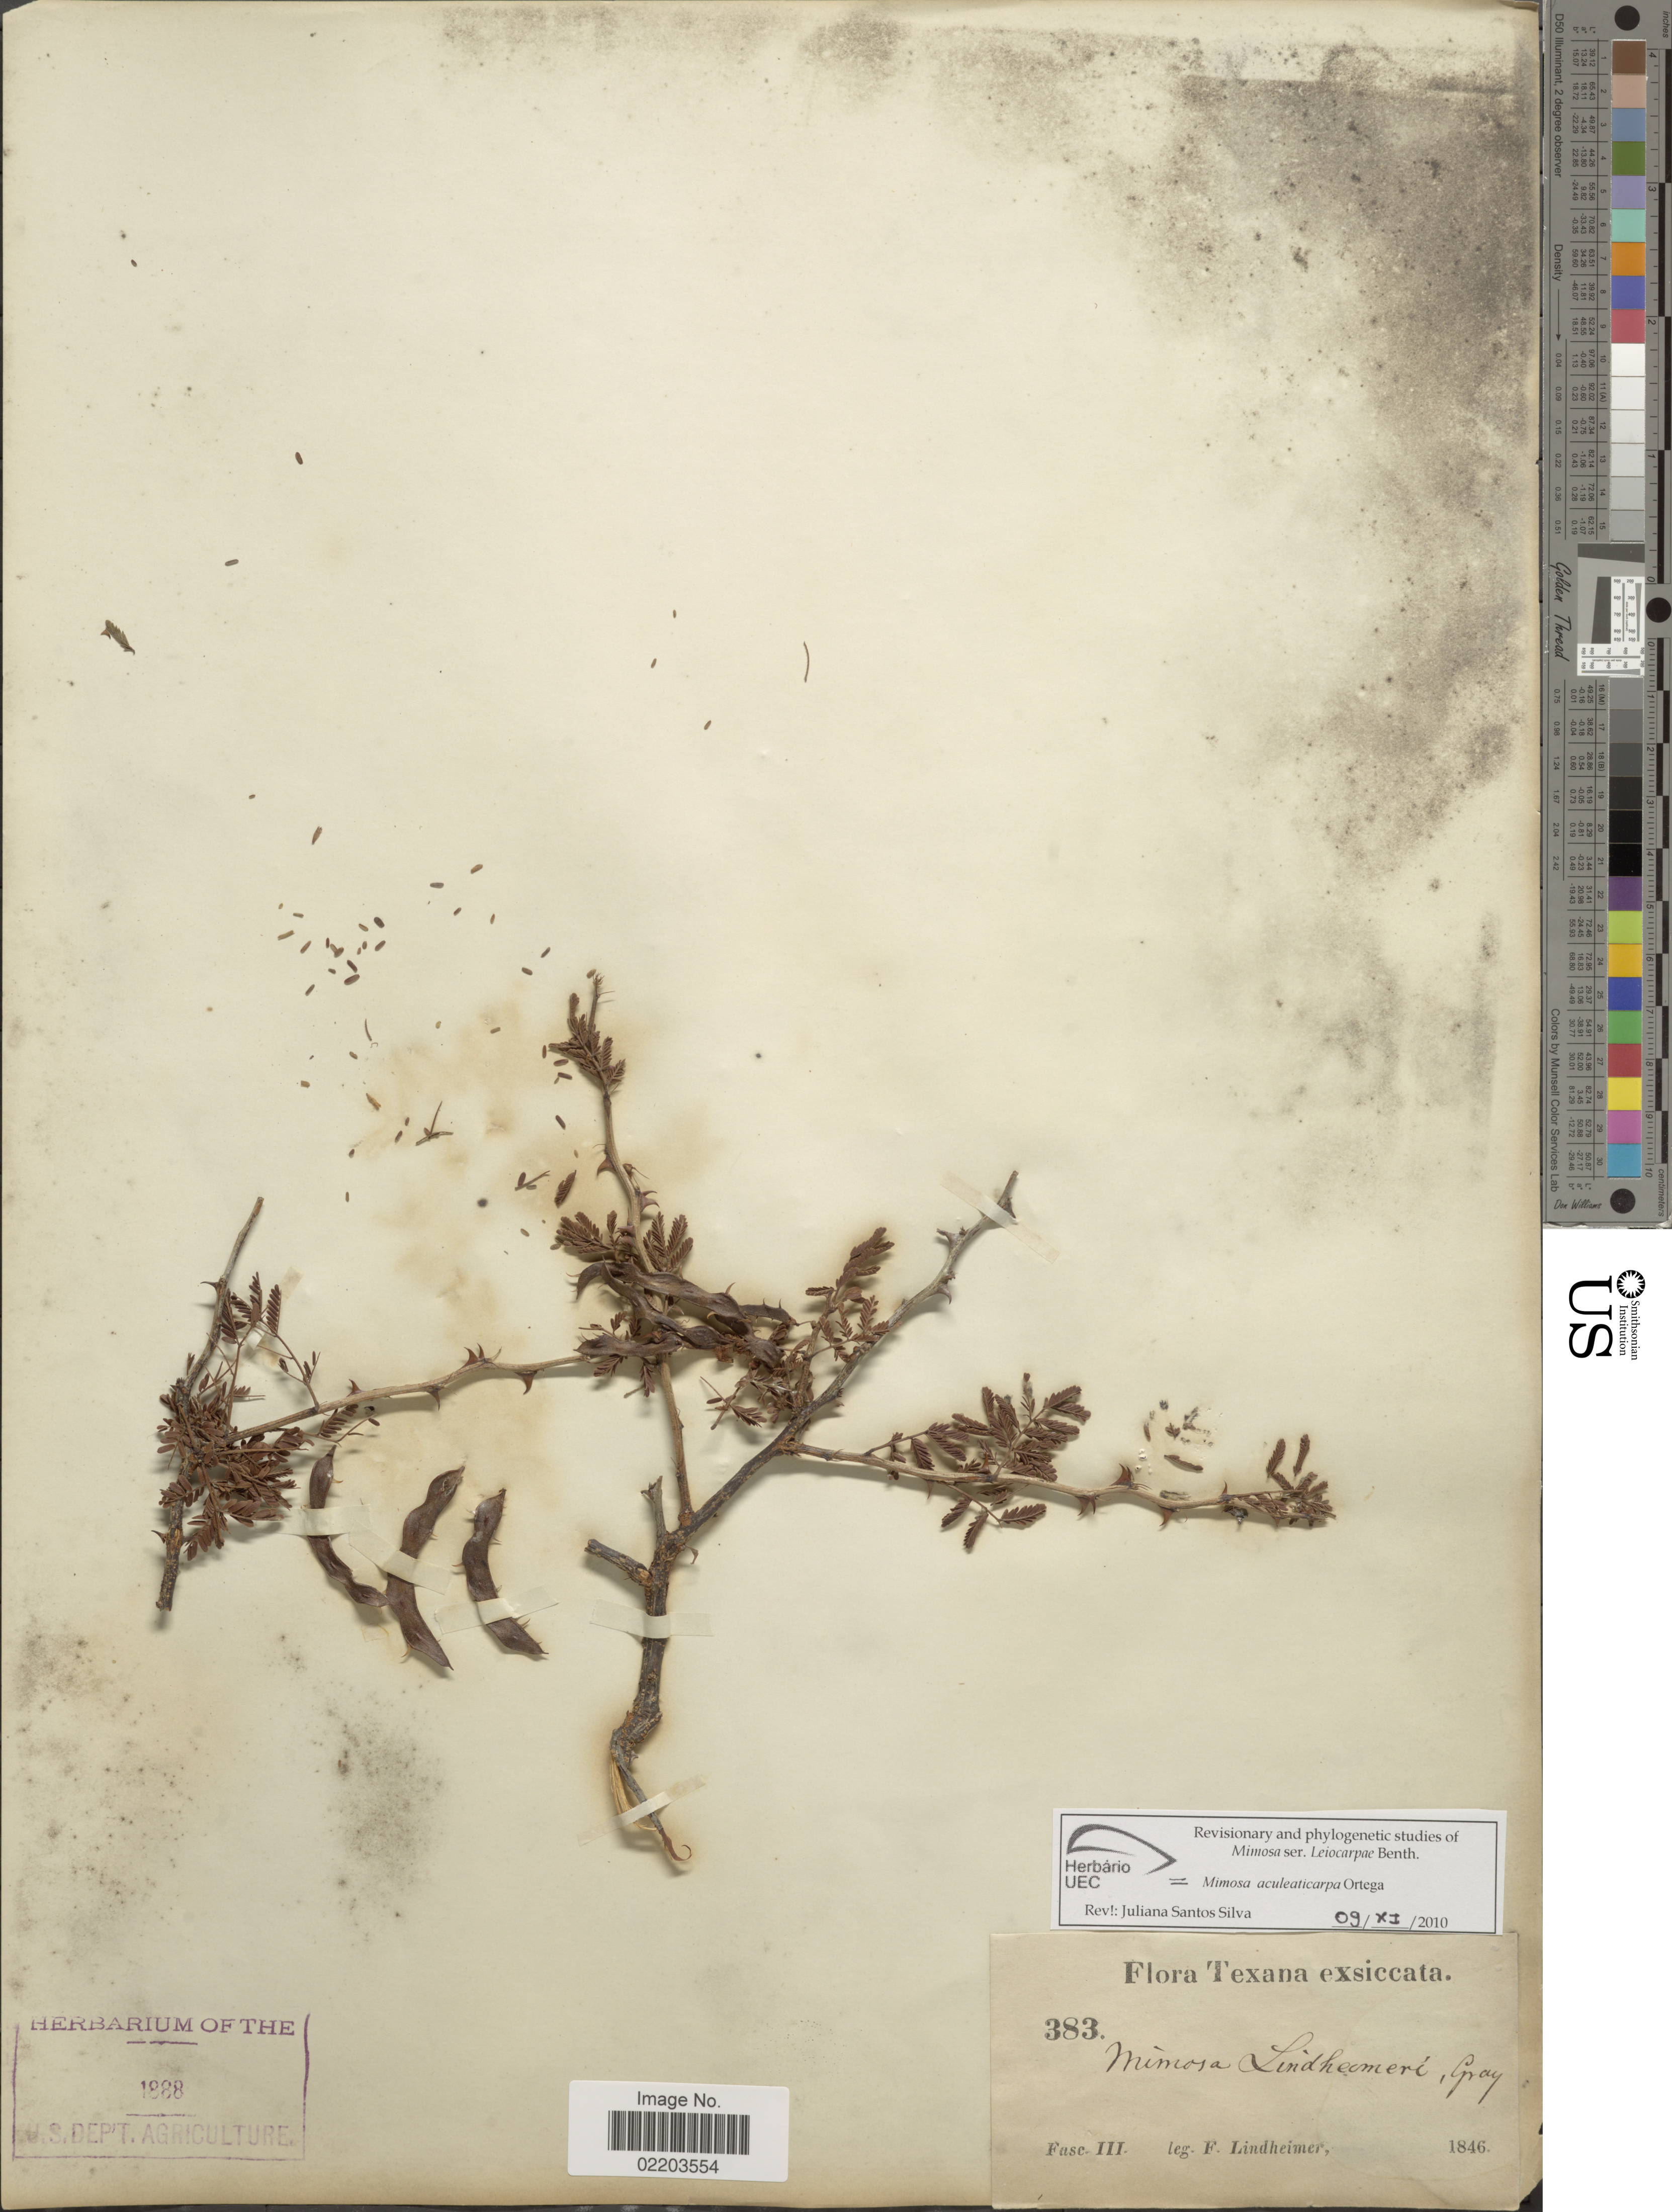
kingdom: Plantae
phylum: Tracheophyta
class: Magnoliopsida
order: Fabales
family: Fabaceae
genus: Mimosa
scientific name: Mimosa aculeaticarpa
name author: Ortega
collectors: F. Lindheimer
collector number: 383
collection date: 1846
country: United States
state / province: Texas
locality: Fasc III